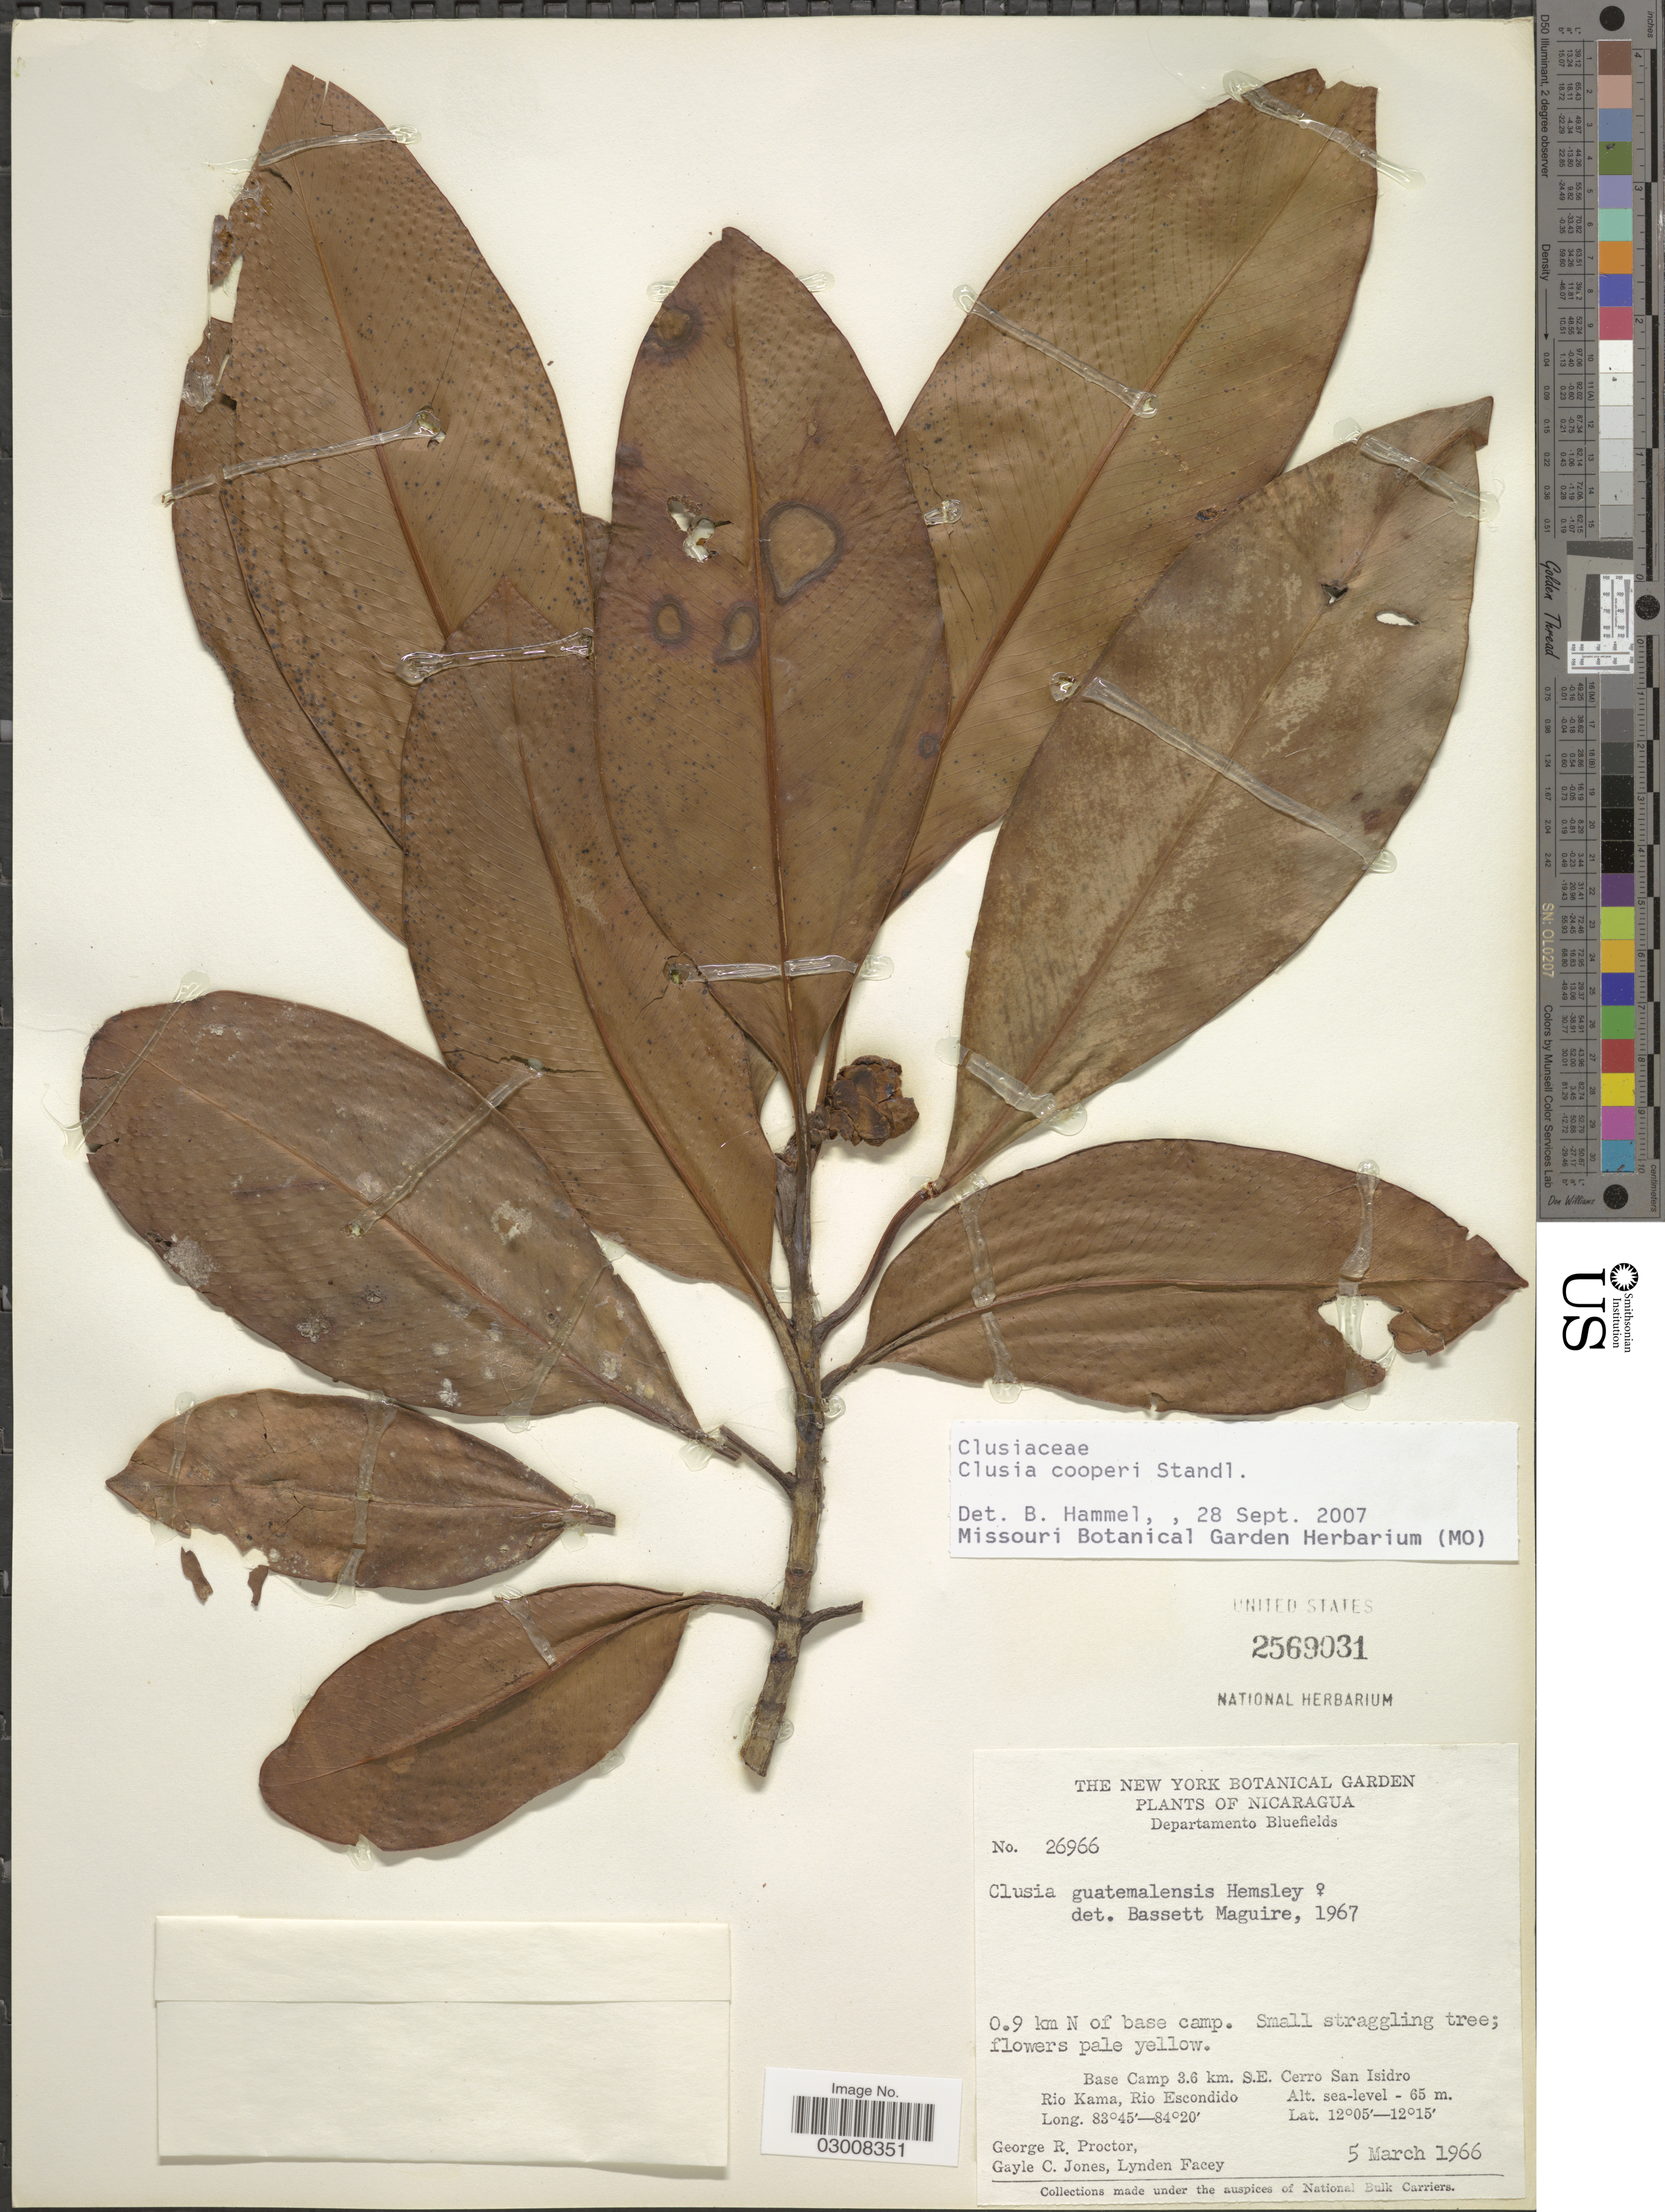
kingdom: Plantae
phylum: Tracheophyta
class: Magnoliopsida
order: Malpighiales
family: Clusiaceae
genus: Clusia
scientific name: Clusia cooperi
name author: Standl.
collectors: G. R. Proctor, G. C. Jones & L. Facey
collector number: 26966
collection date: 1966-03-05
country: Nicaragua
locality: Departamento Bluefields, 0.9 km N of base camp. Base Camp 3.6 km S.E. Cerro San Isidro, Rio Kama, Rio Escondido.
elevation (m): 0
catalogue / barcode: US 2569031